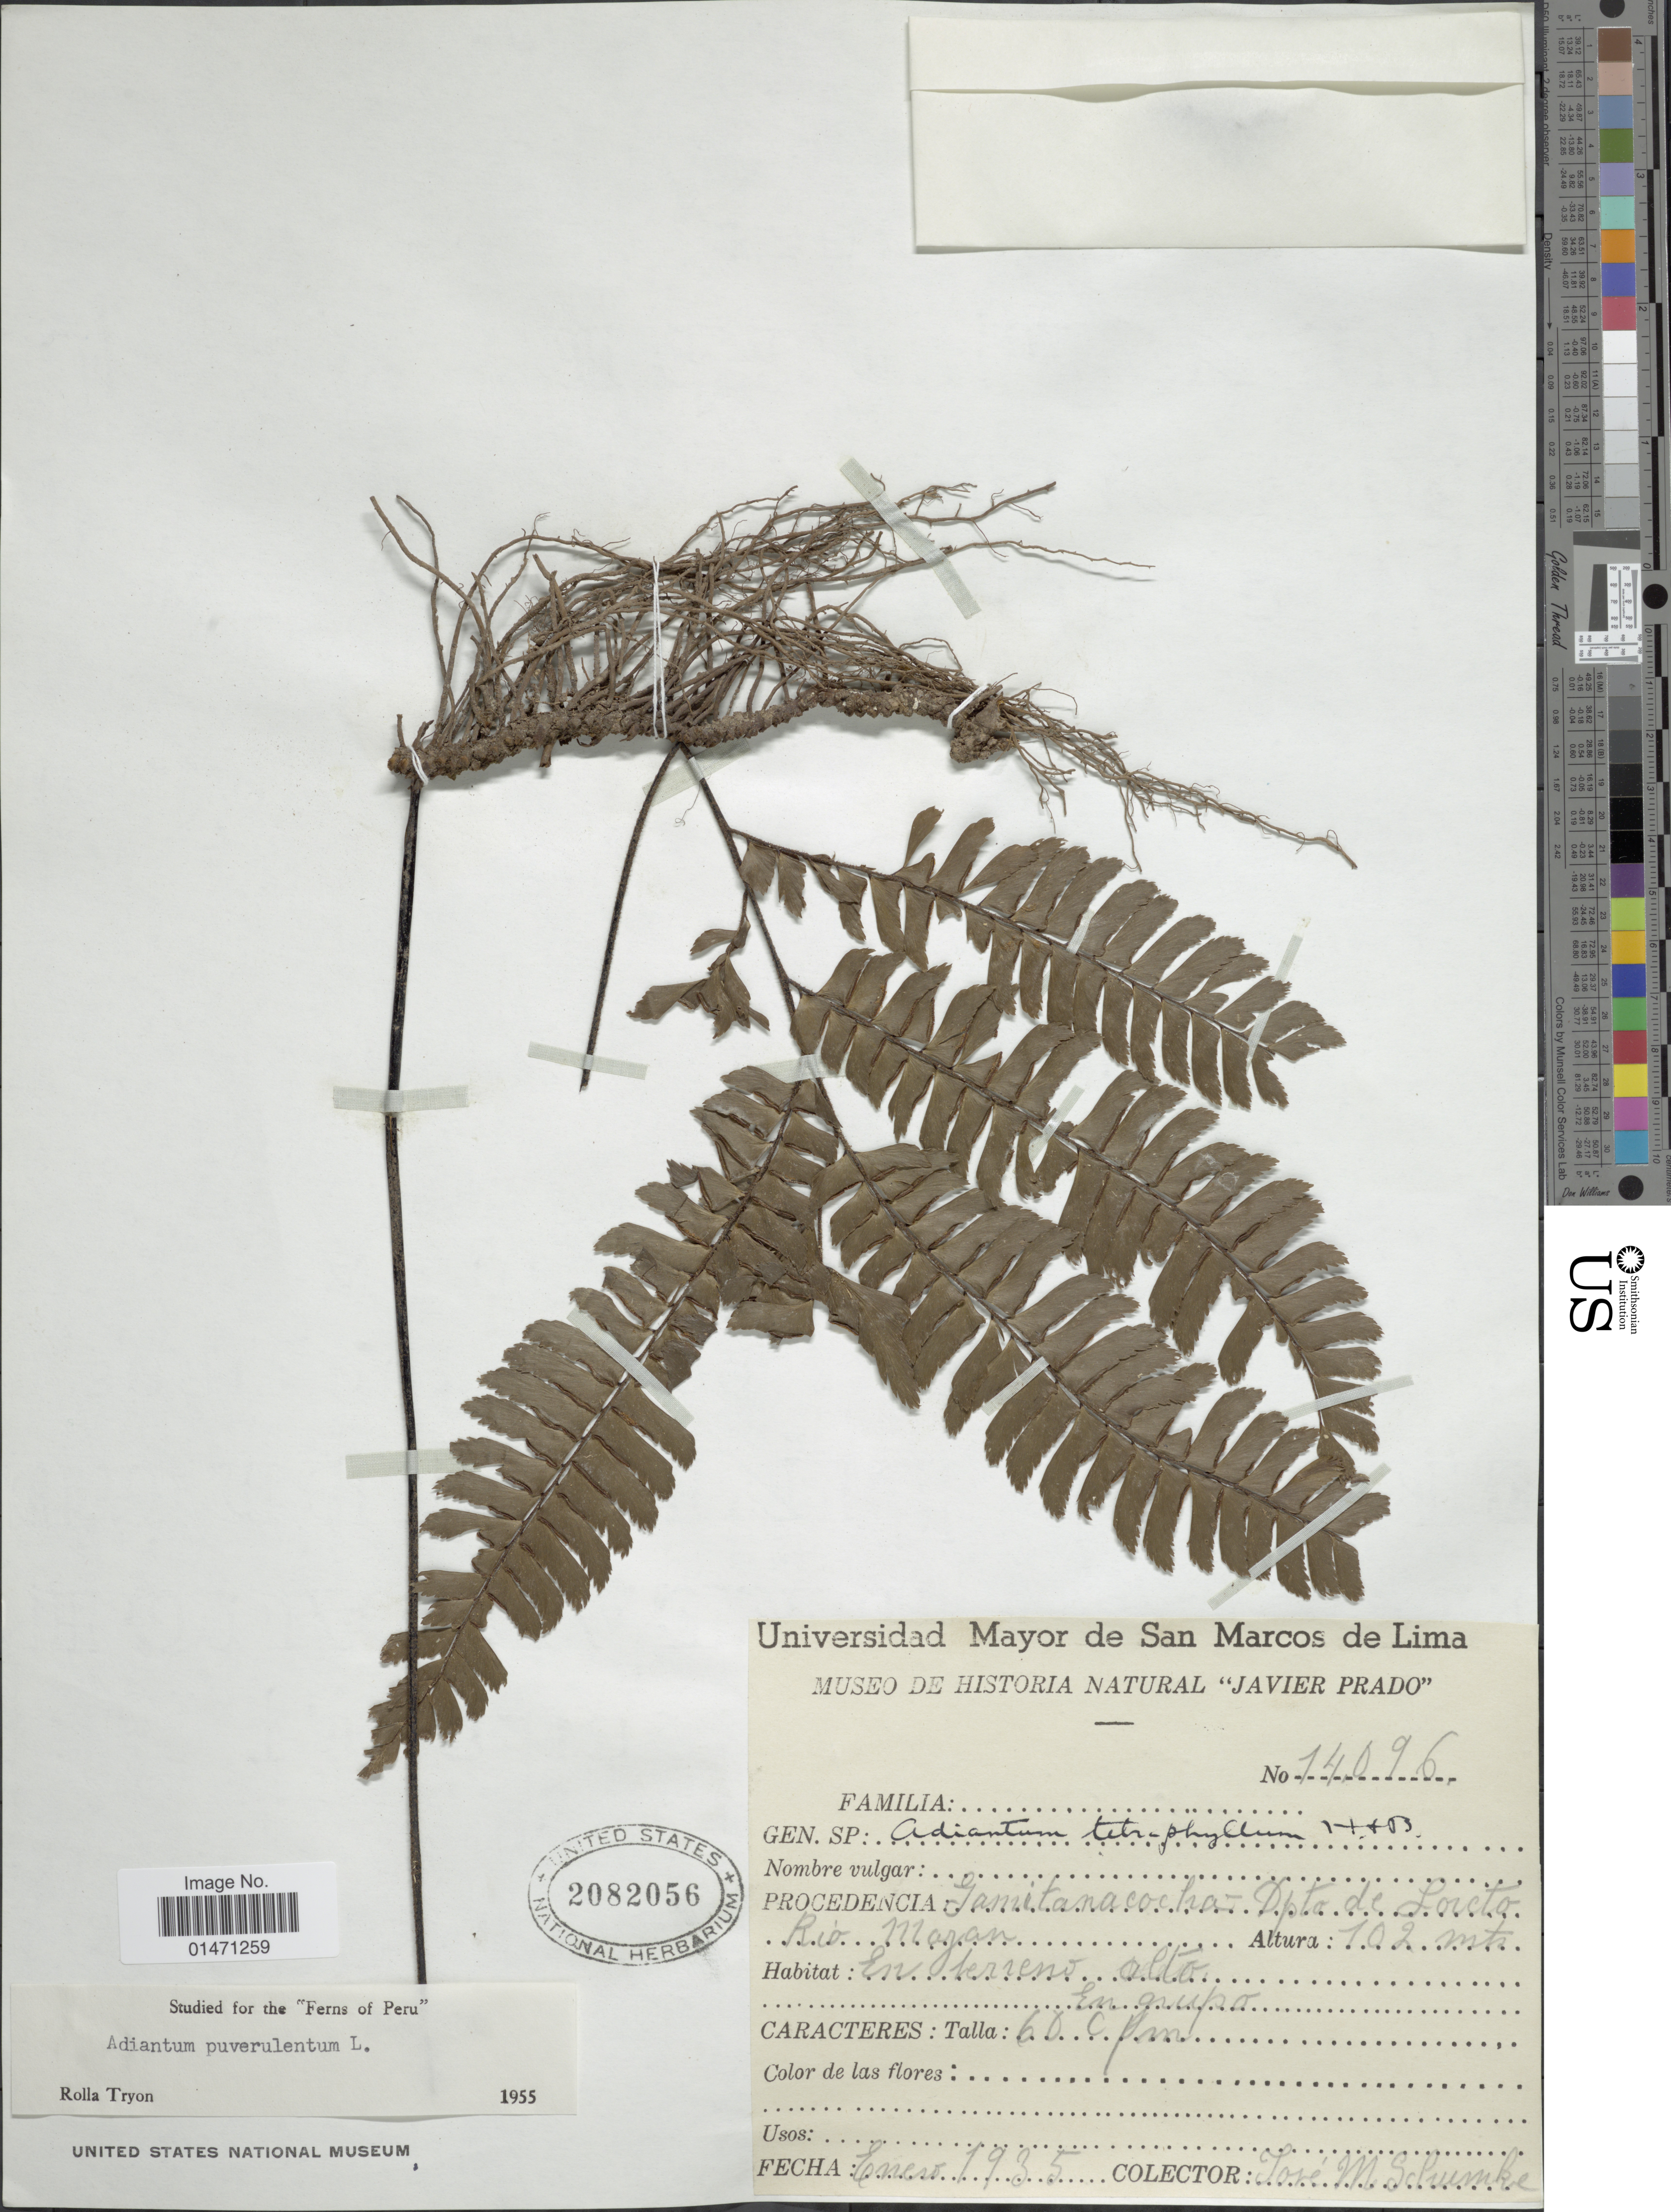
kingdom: Plantae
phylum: Tracheophyta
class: Polypodiopsida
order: Polypodiales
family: Pteridaceae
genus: Adiantum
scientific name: Adiantum pulverulentum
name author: L.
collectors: J. M. Schunke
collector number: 14096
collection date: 1935-01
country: Peru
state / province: Loreto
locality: Gamitanacocha, Río Mazán, Dpto. de Loreto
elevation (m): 102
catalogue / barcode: US 2082056